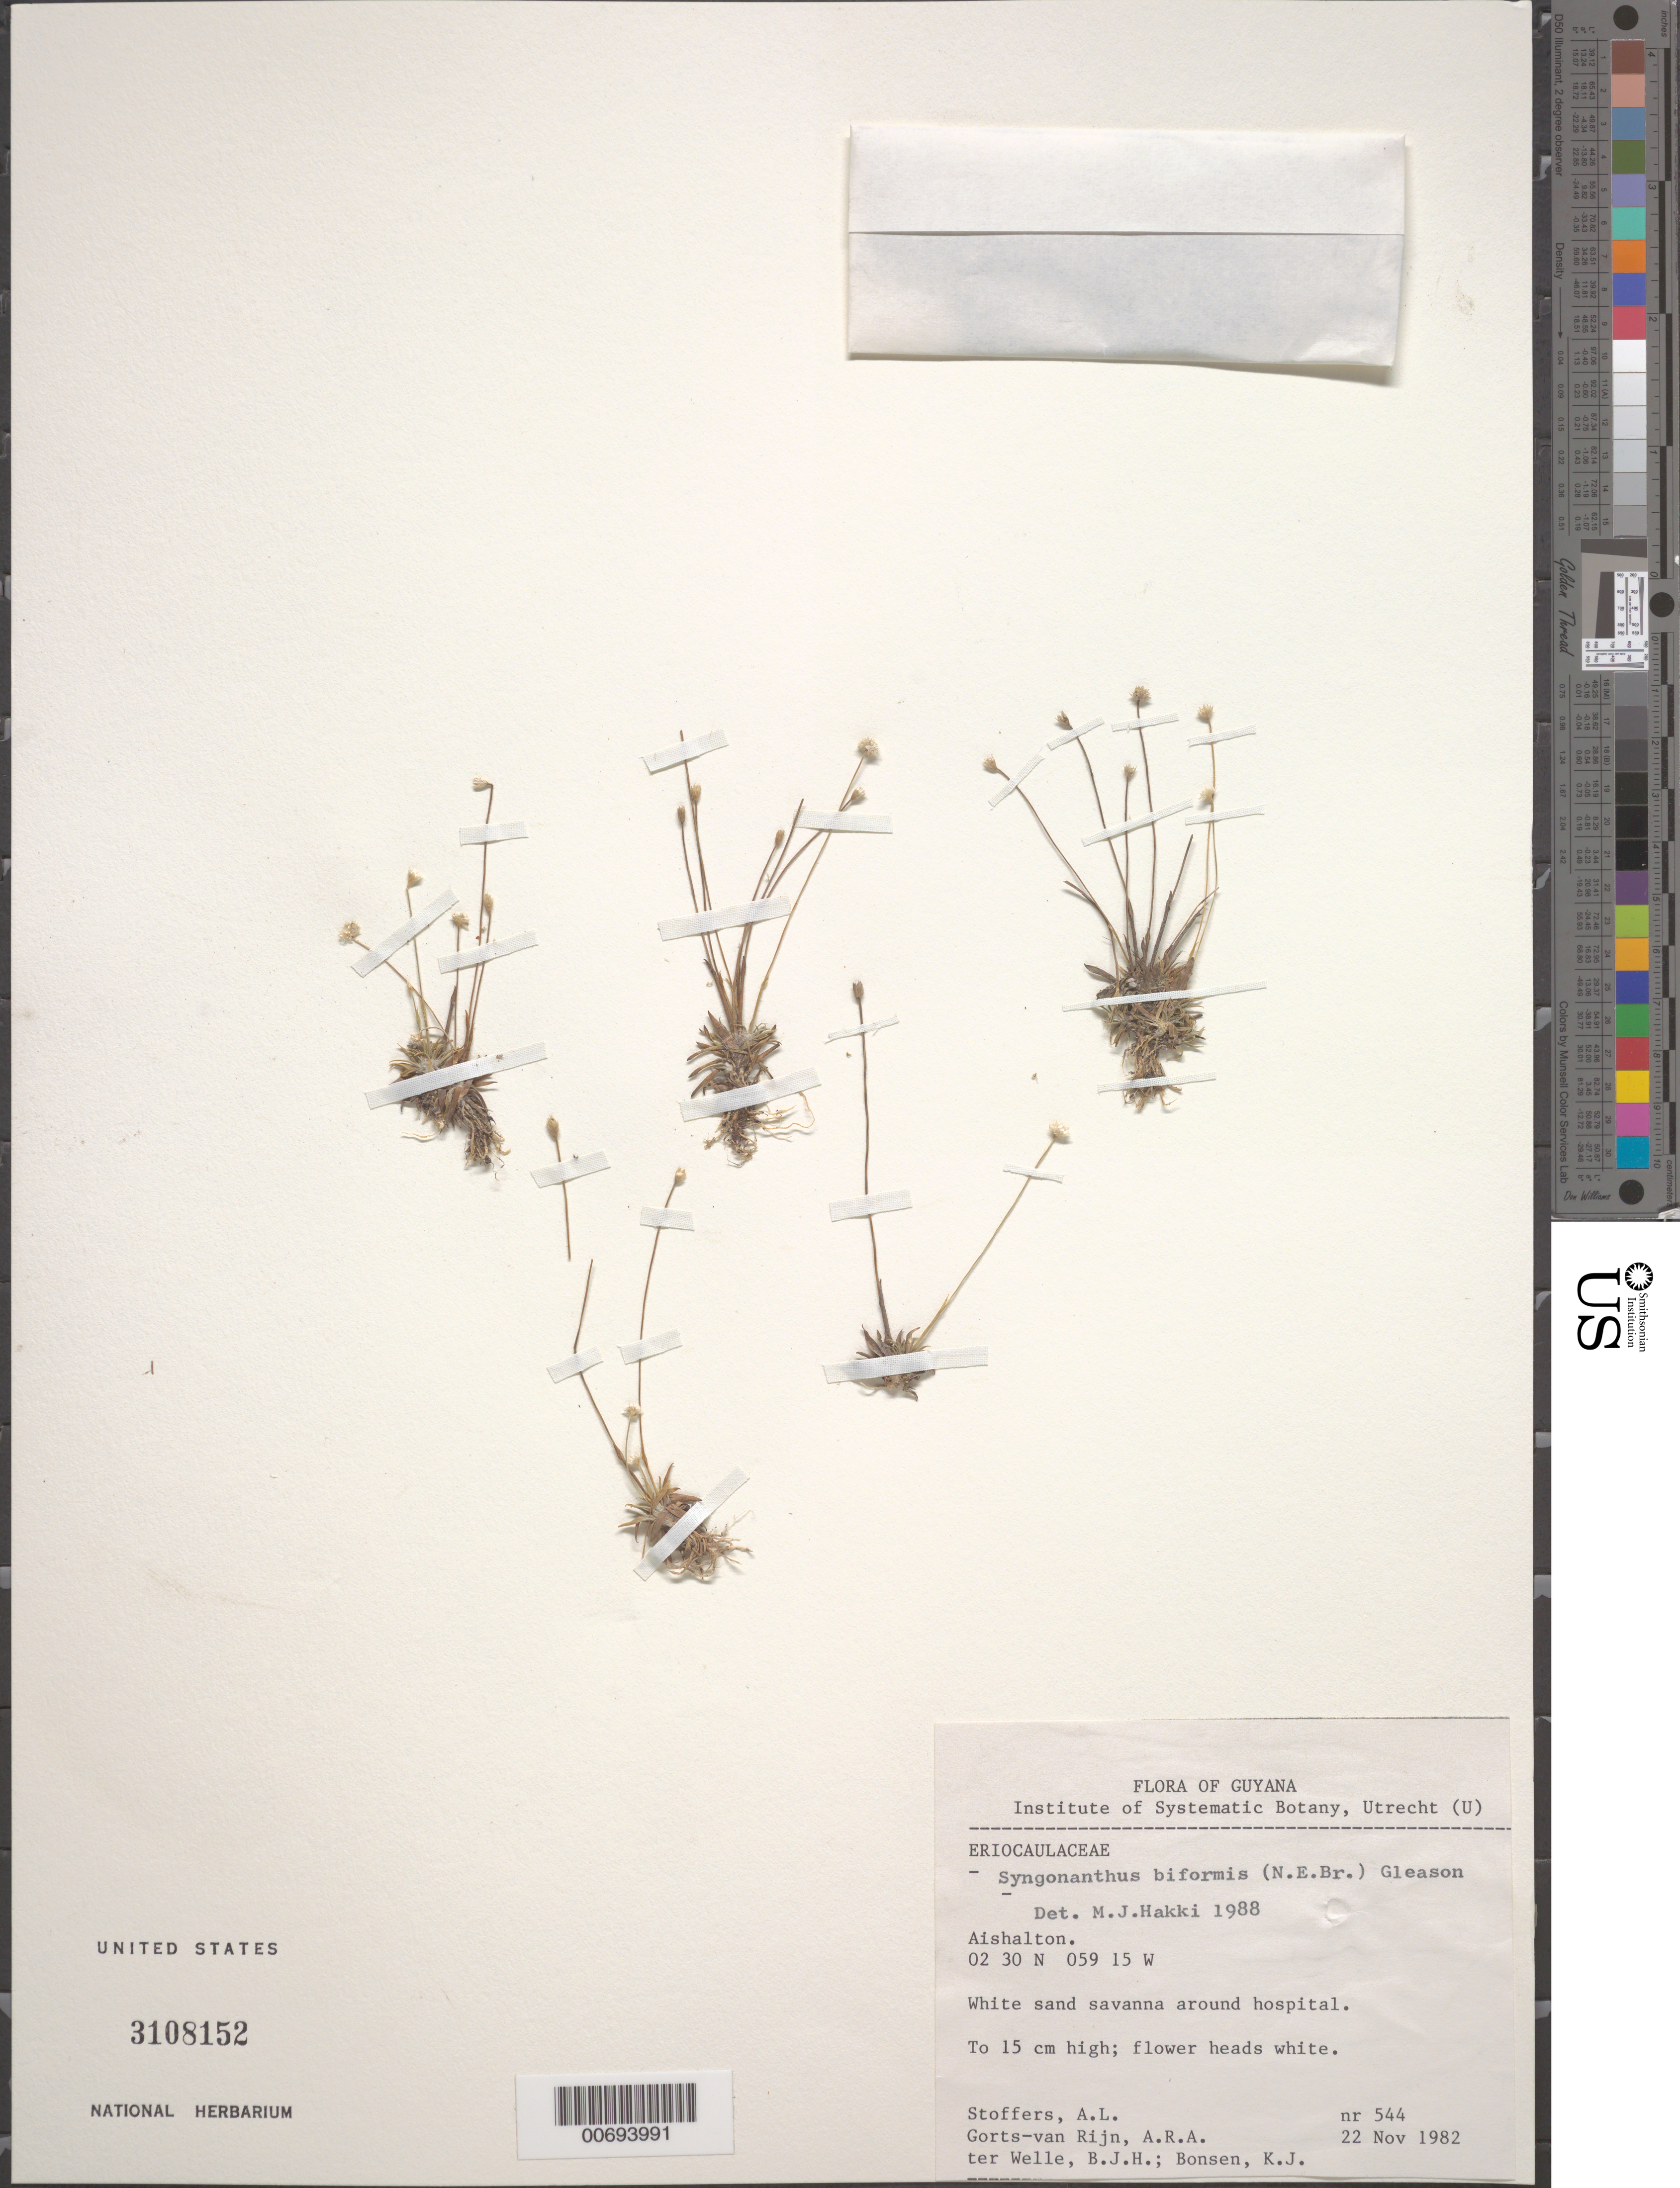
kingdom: Plantae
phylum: Tracheophyta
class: Liliopsida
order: Poales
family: Eriocaulaceae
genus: Syngonanthus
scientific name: Syngonanthus biformis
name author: (N.E. Br.) Gleason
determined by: Hakki, M. J.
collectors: A. Stoffers, A. .R. A. Görts-van Rijn, B. Welle & K. Bonsen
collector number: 544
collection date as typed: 22-Nov-82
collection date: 1982-11-22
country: Guyana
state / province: U. Takutu-U. Essequibo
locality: Kubanawau R., 15 km NW of Aishalton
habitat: White sand savanna around hospital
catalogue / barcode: US 3108152